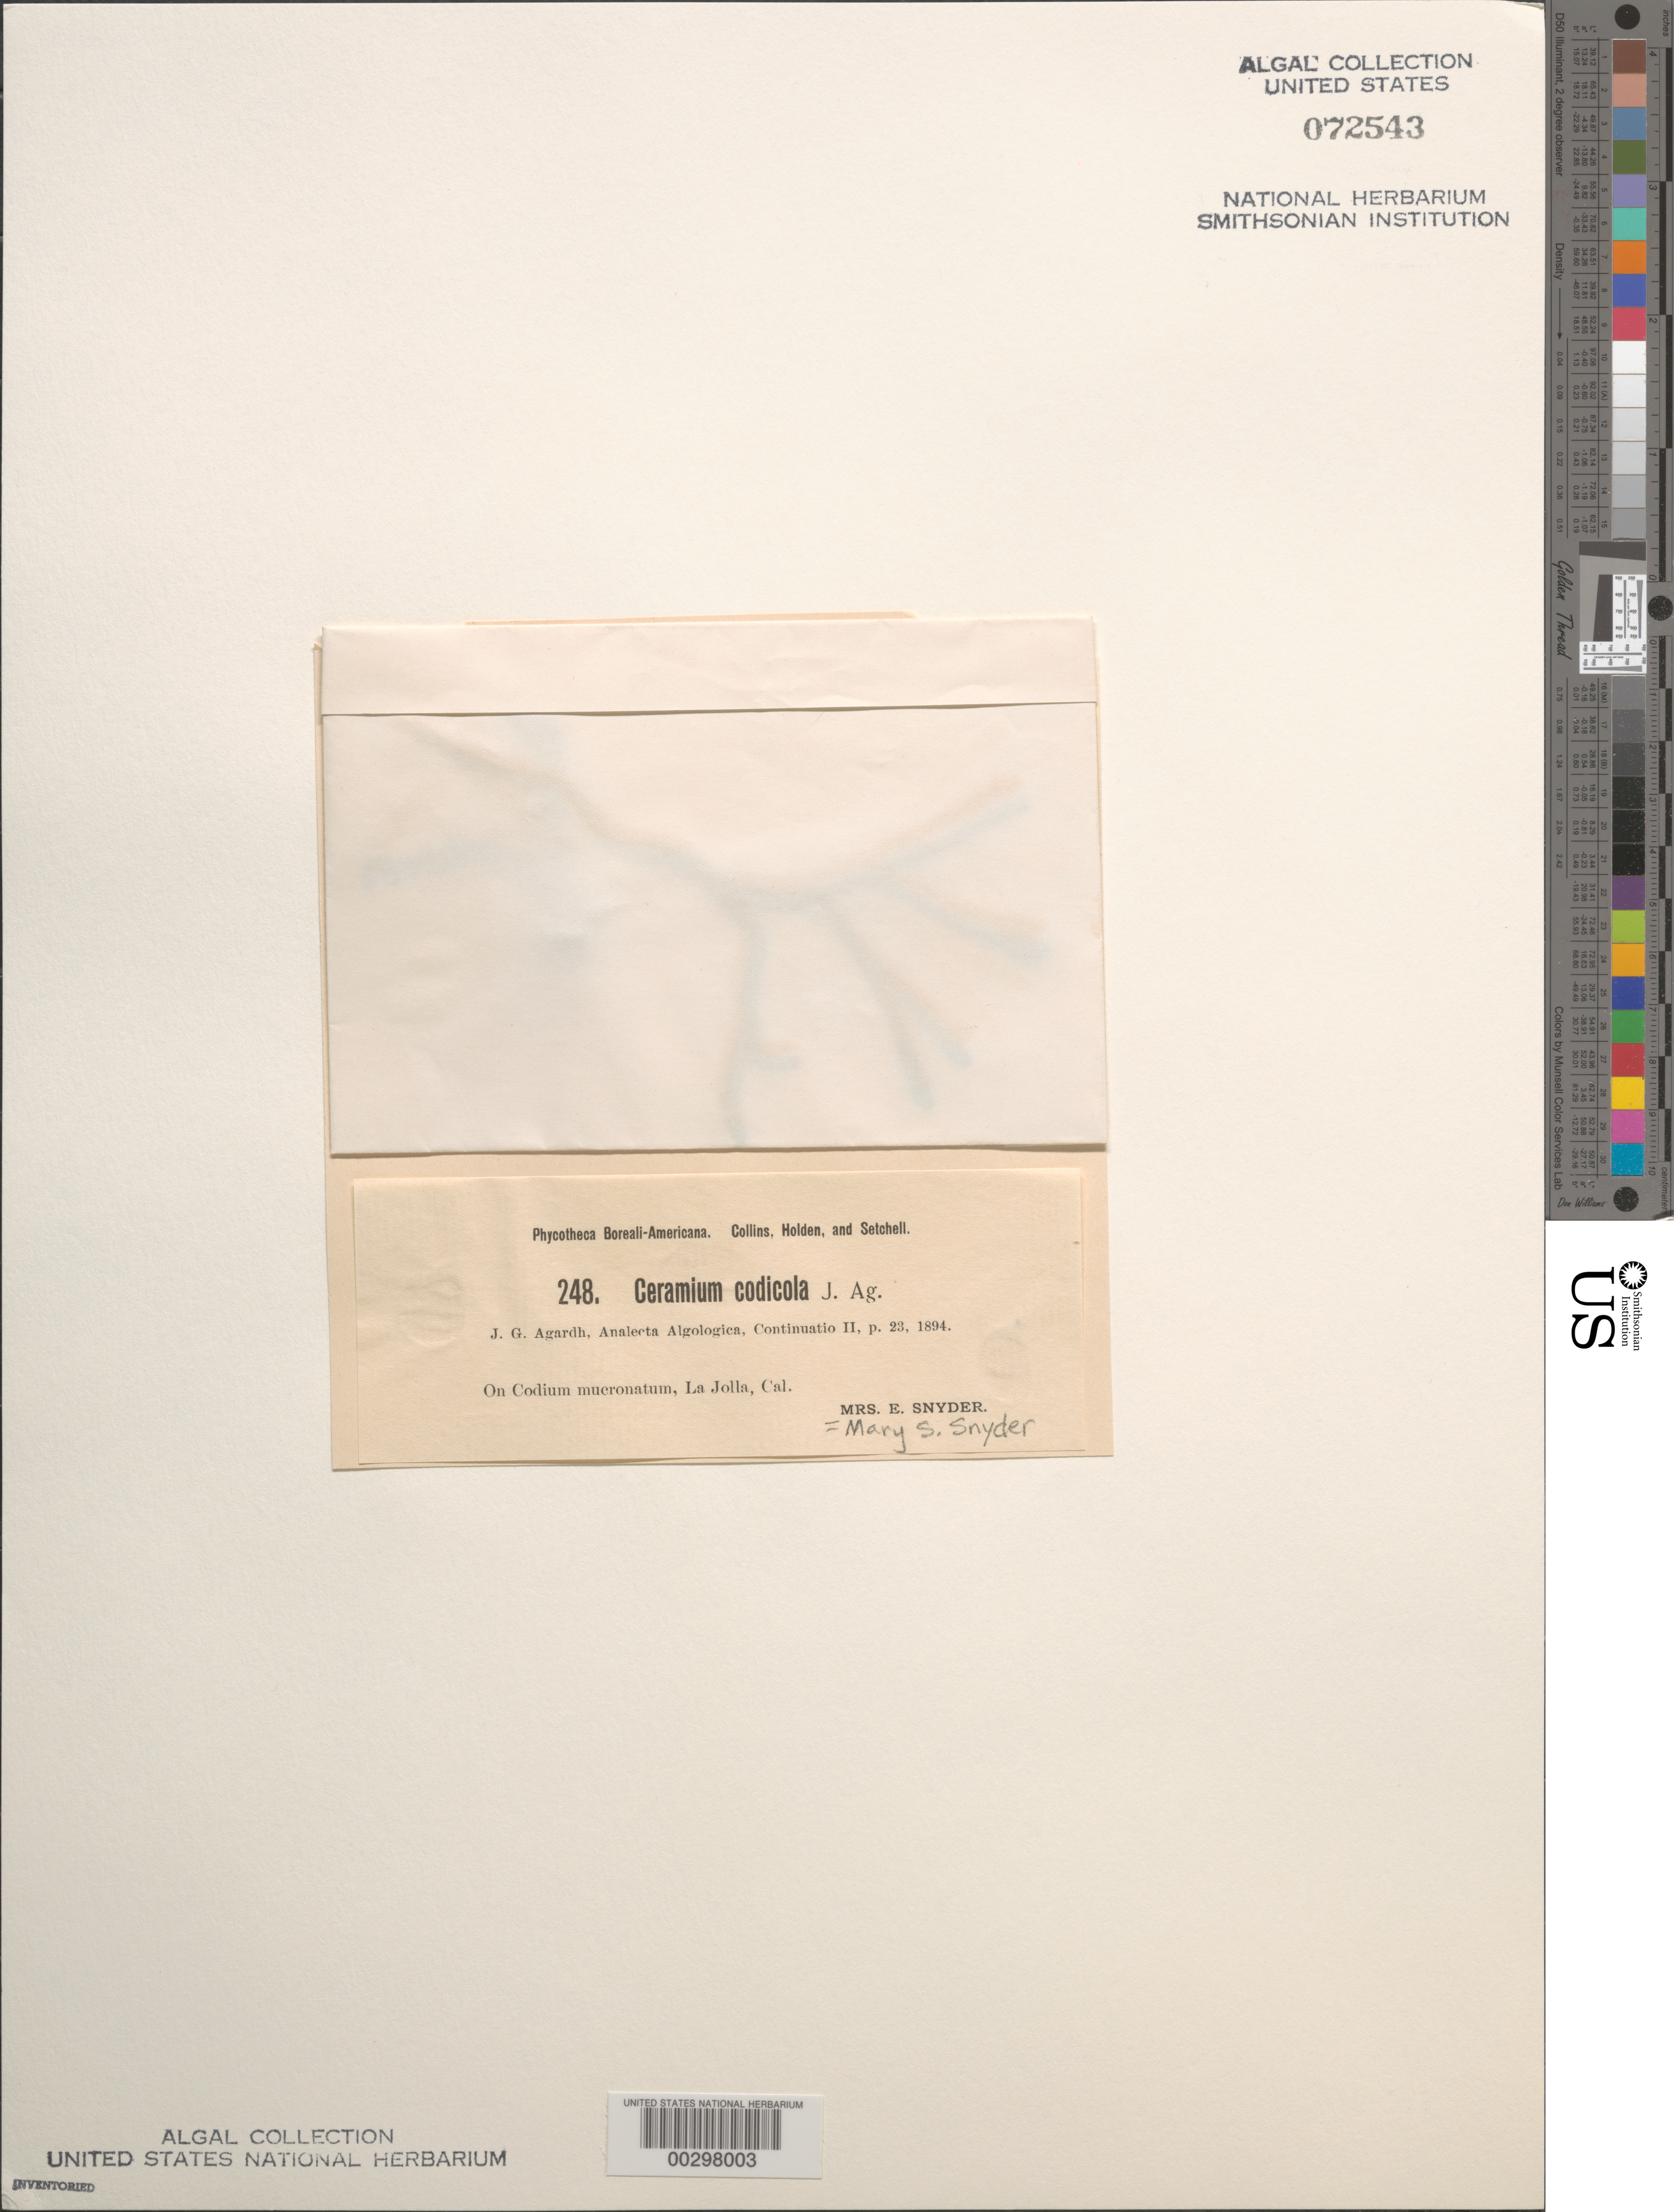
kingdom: Plantae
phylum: Rhodophyta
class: Florideophyceae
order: Ceramiales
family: Ceramiaceae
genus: Ceramium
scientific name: Ceramium codicola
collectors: M. Snyder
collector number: PB-A 248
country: United States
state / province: California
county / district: San Diego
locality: La Jolla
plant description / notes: Collins, Holden & Setchell, Phycotheca Boreali-Americana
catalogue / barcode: US 72543